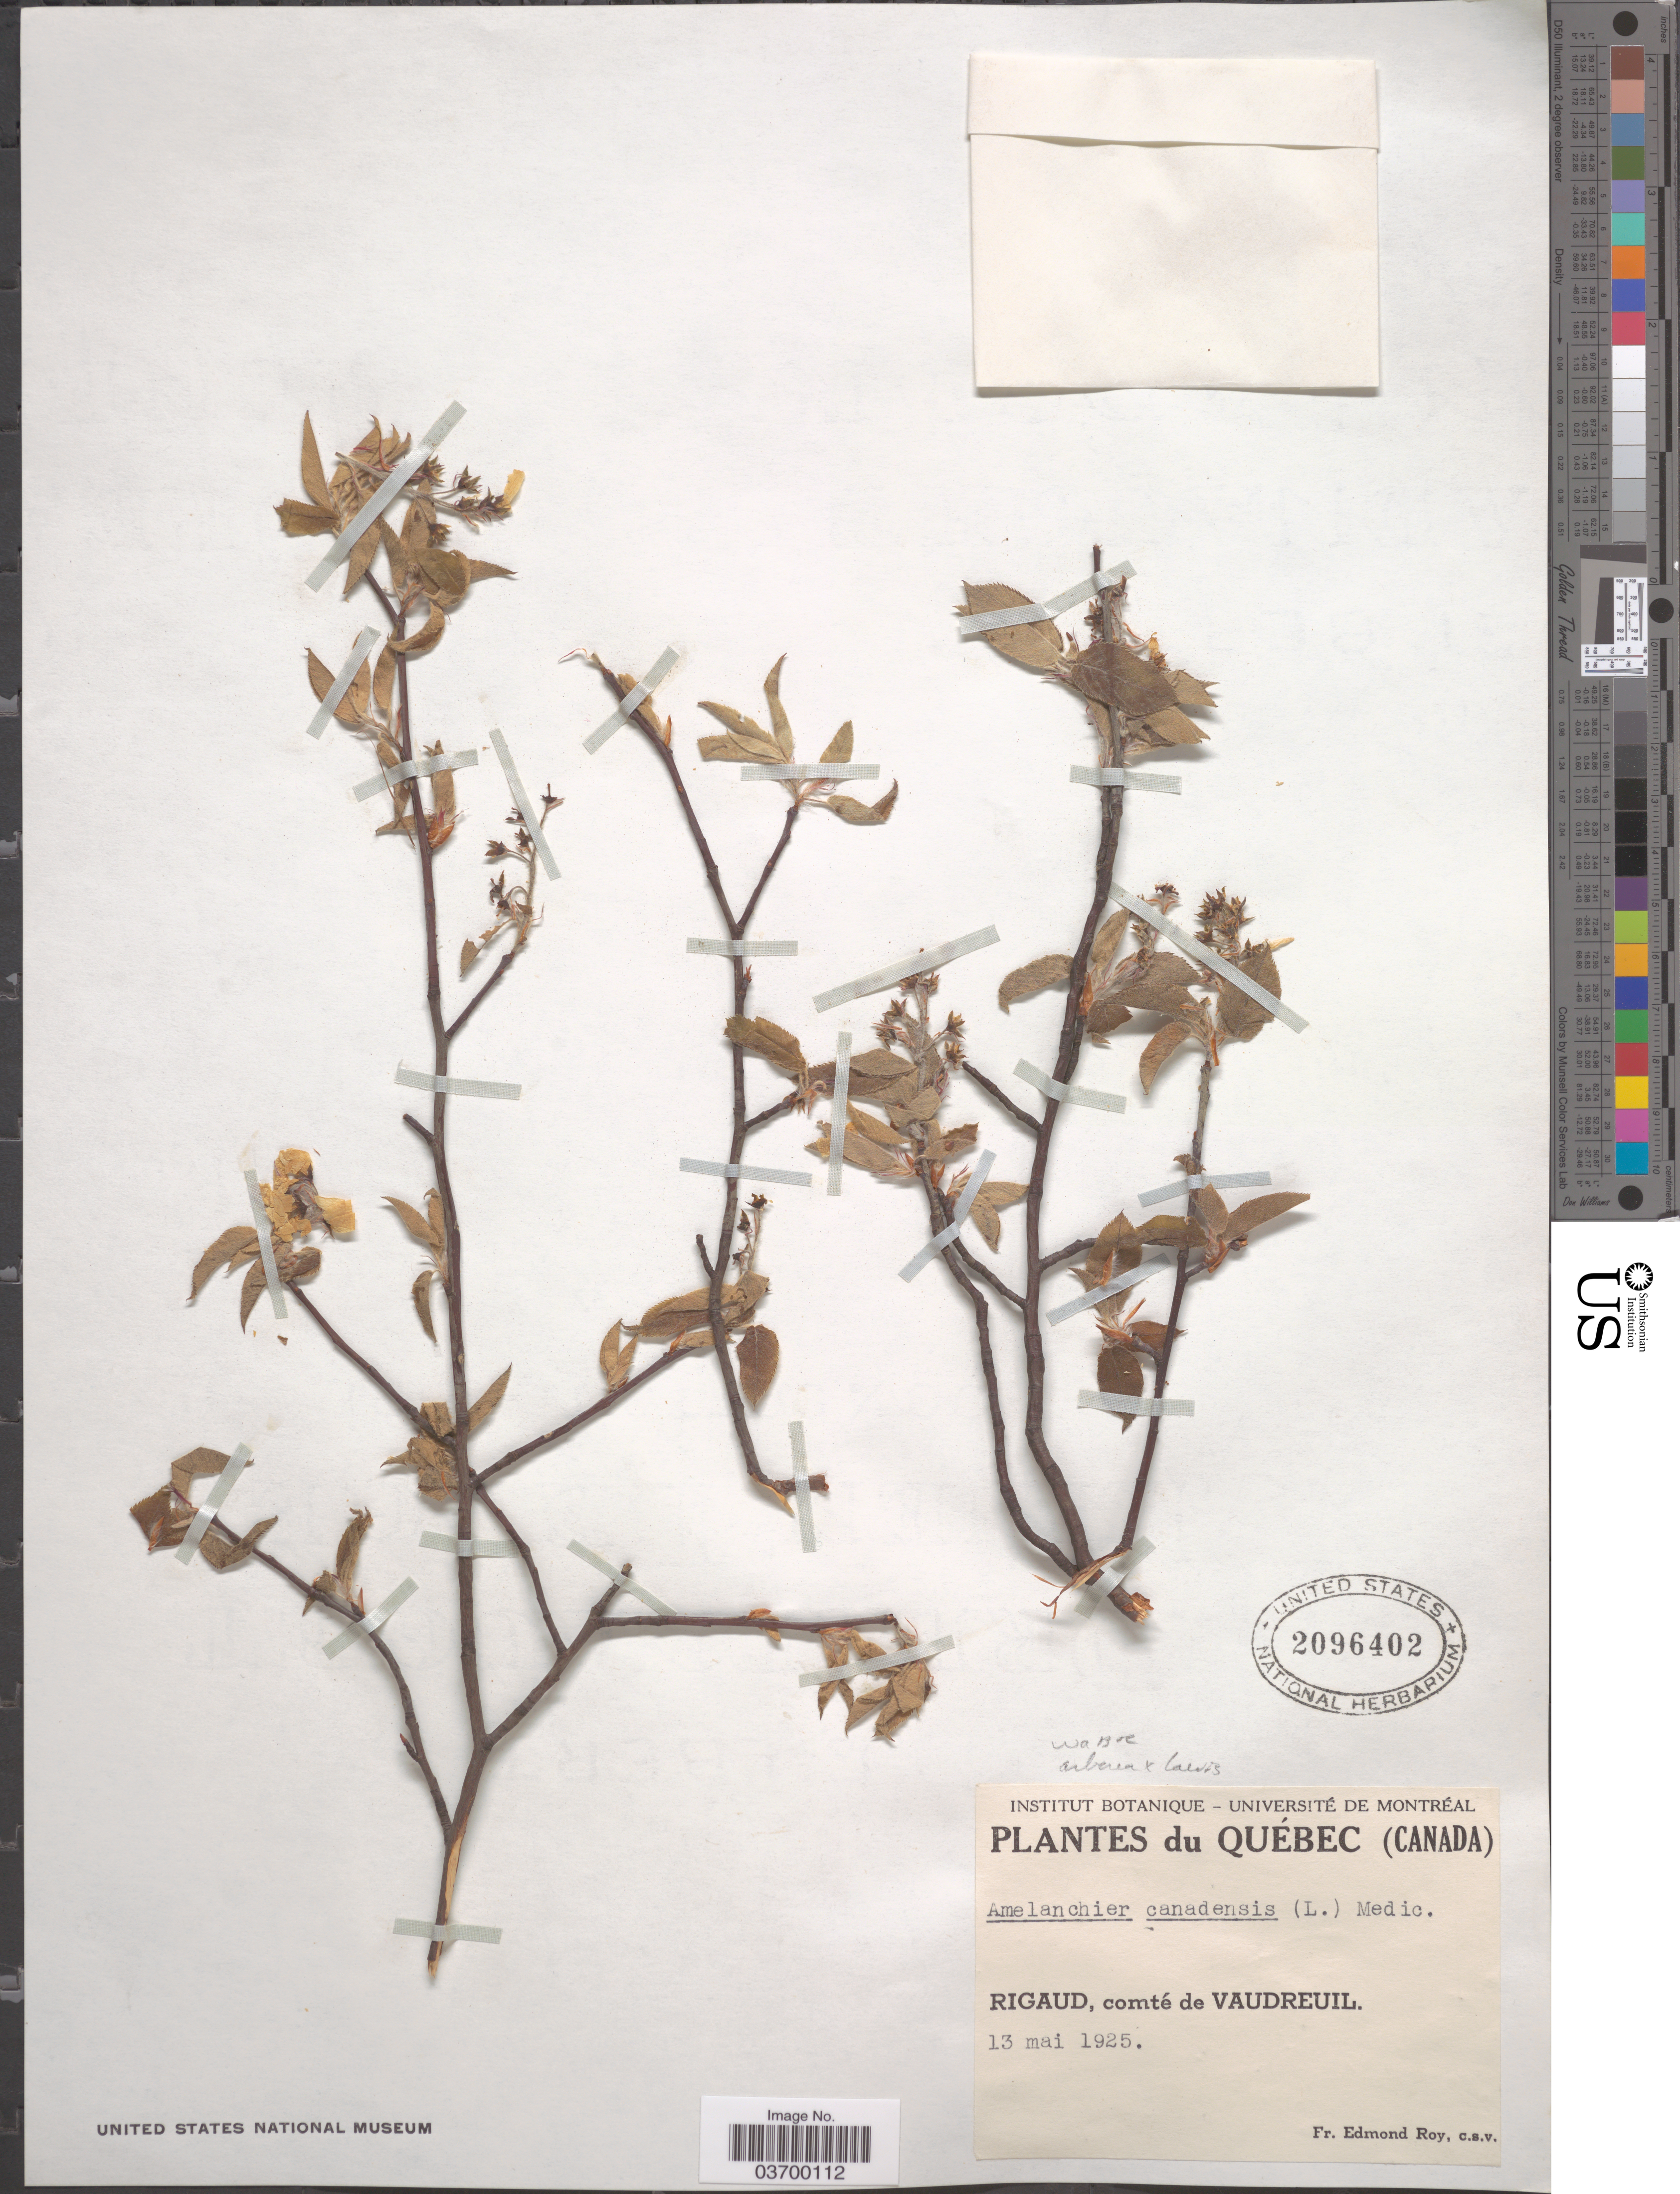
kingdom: Plantae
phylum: Tracheophyta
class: Magnoliopsida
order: Rosales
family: Rosaceae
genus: Amelanchier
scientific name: Amelanchier arborea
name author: (F. Michx.) Fernald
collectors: E. Roy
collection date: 1925-05-13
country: Canada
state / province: Quebec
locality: Rigaud, comté de Vaudreuil.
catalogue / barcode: US 2096402